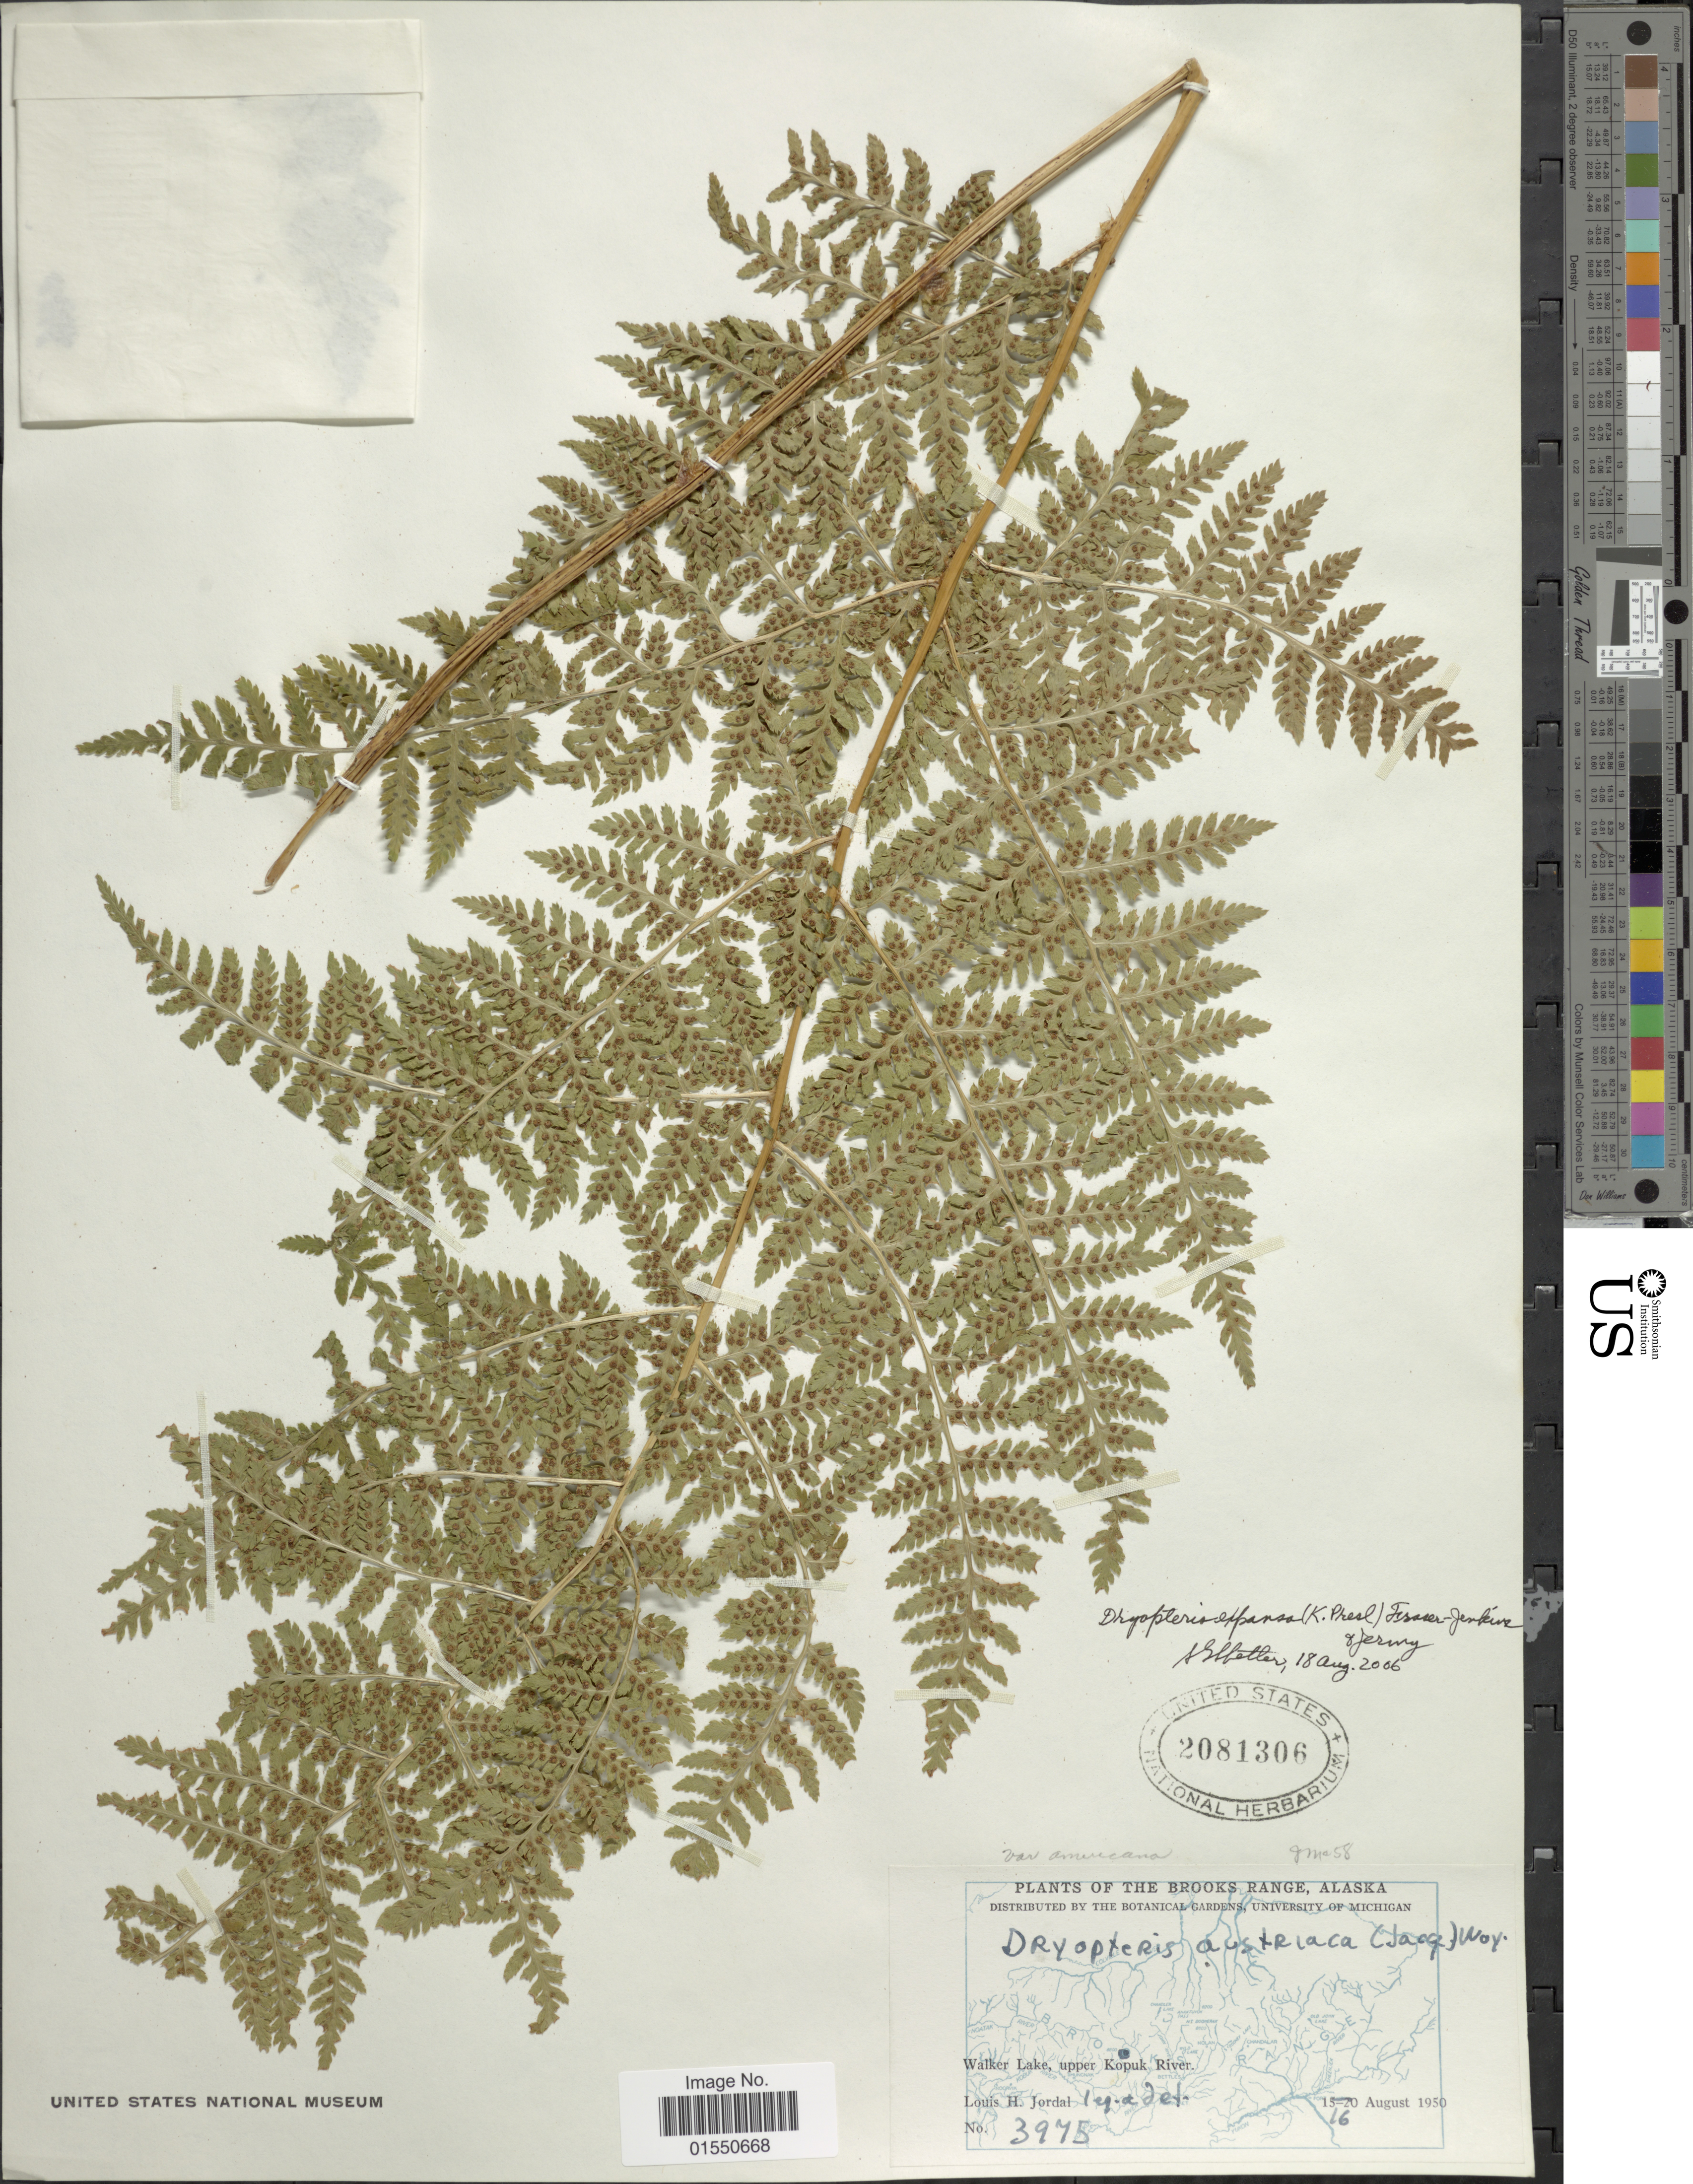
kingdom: Plantae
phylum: Tracheophyta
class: Polypodiopsida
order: Polypodiales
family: Dryopteridaceae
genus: Dryopteris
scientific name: Dryopteris expansa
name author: (C. Presl) Fraser-Jenk. & Jermy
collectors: L. Jordal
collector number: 3975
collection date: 1950-08-16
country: United States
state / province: Alaska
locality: The Brooks Range, Walker Lake, upper Kopuk River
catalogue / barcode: US 2081306